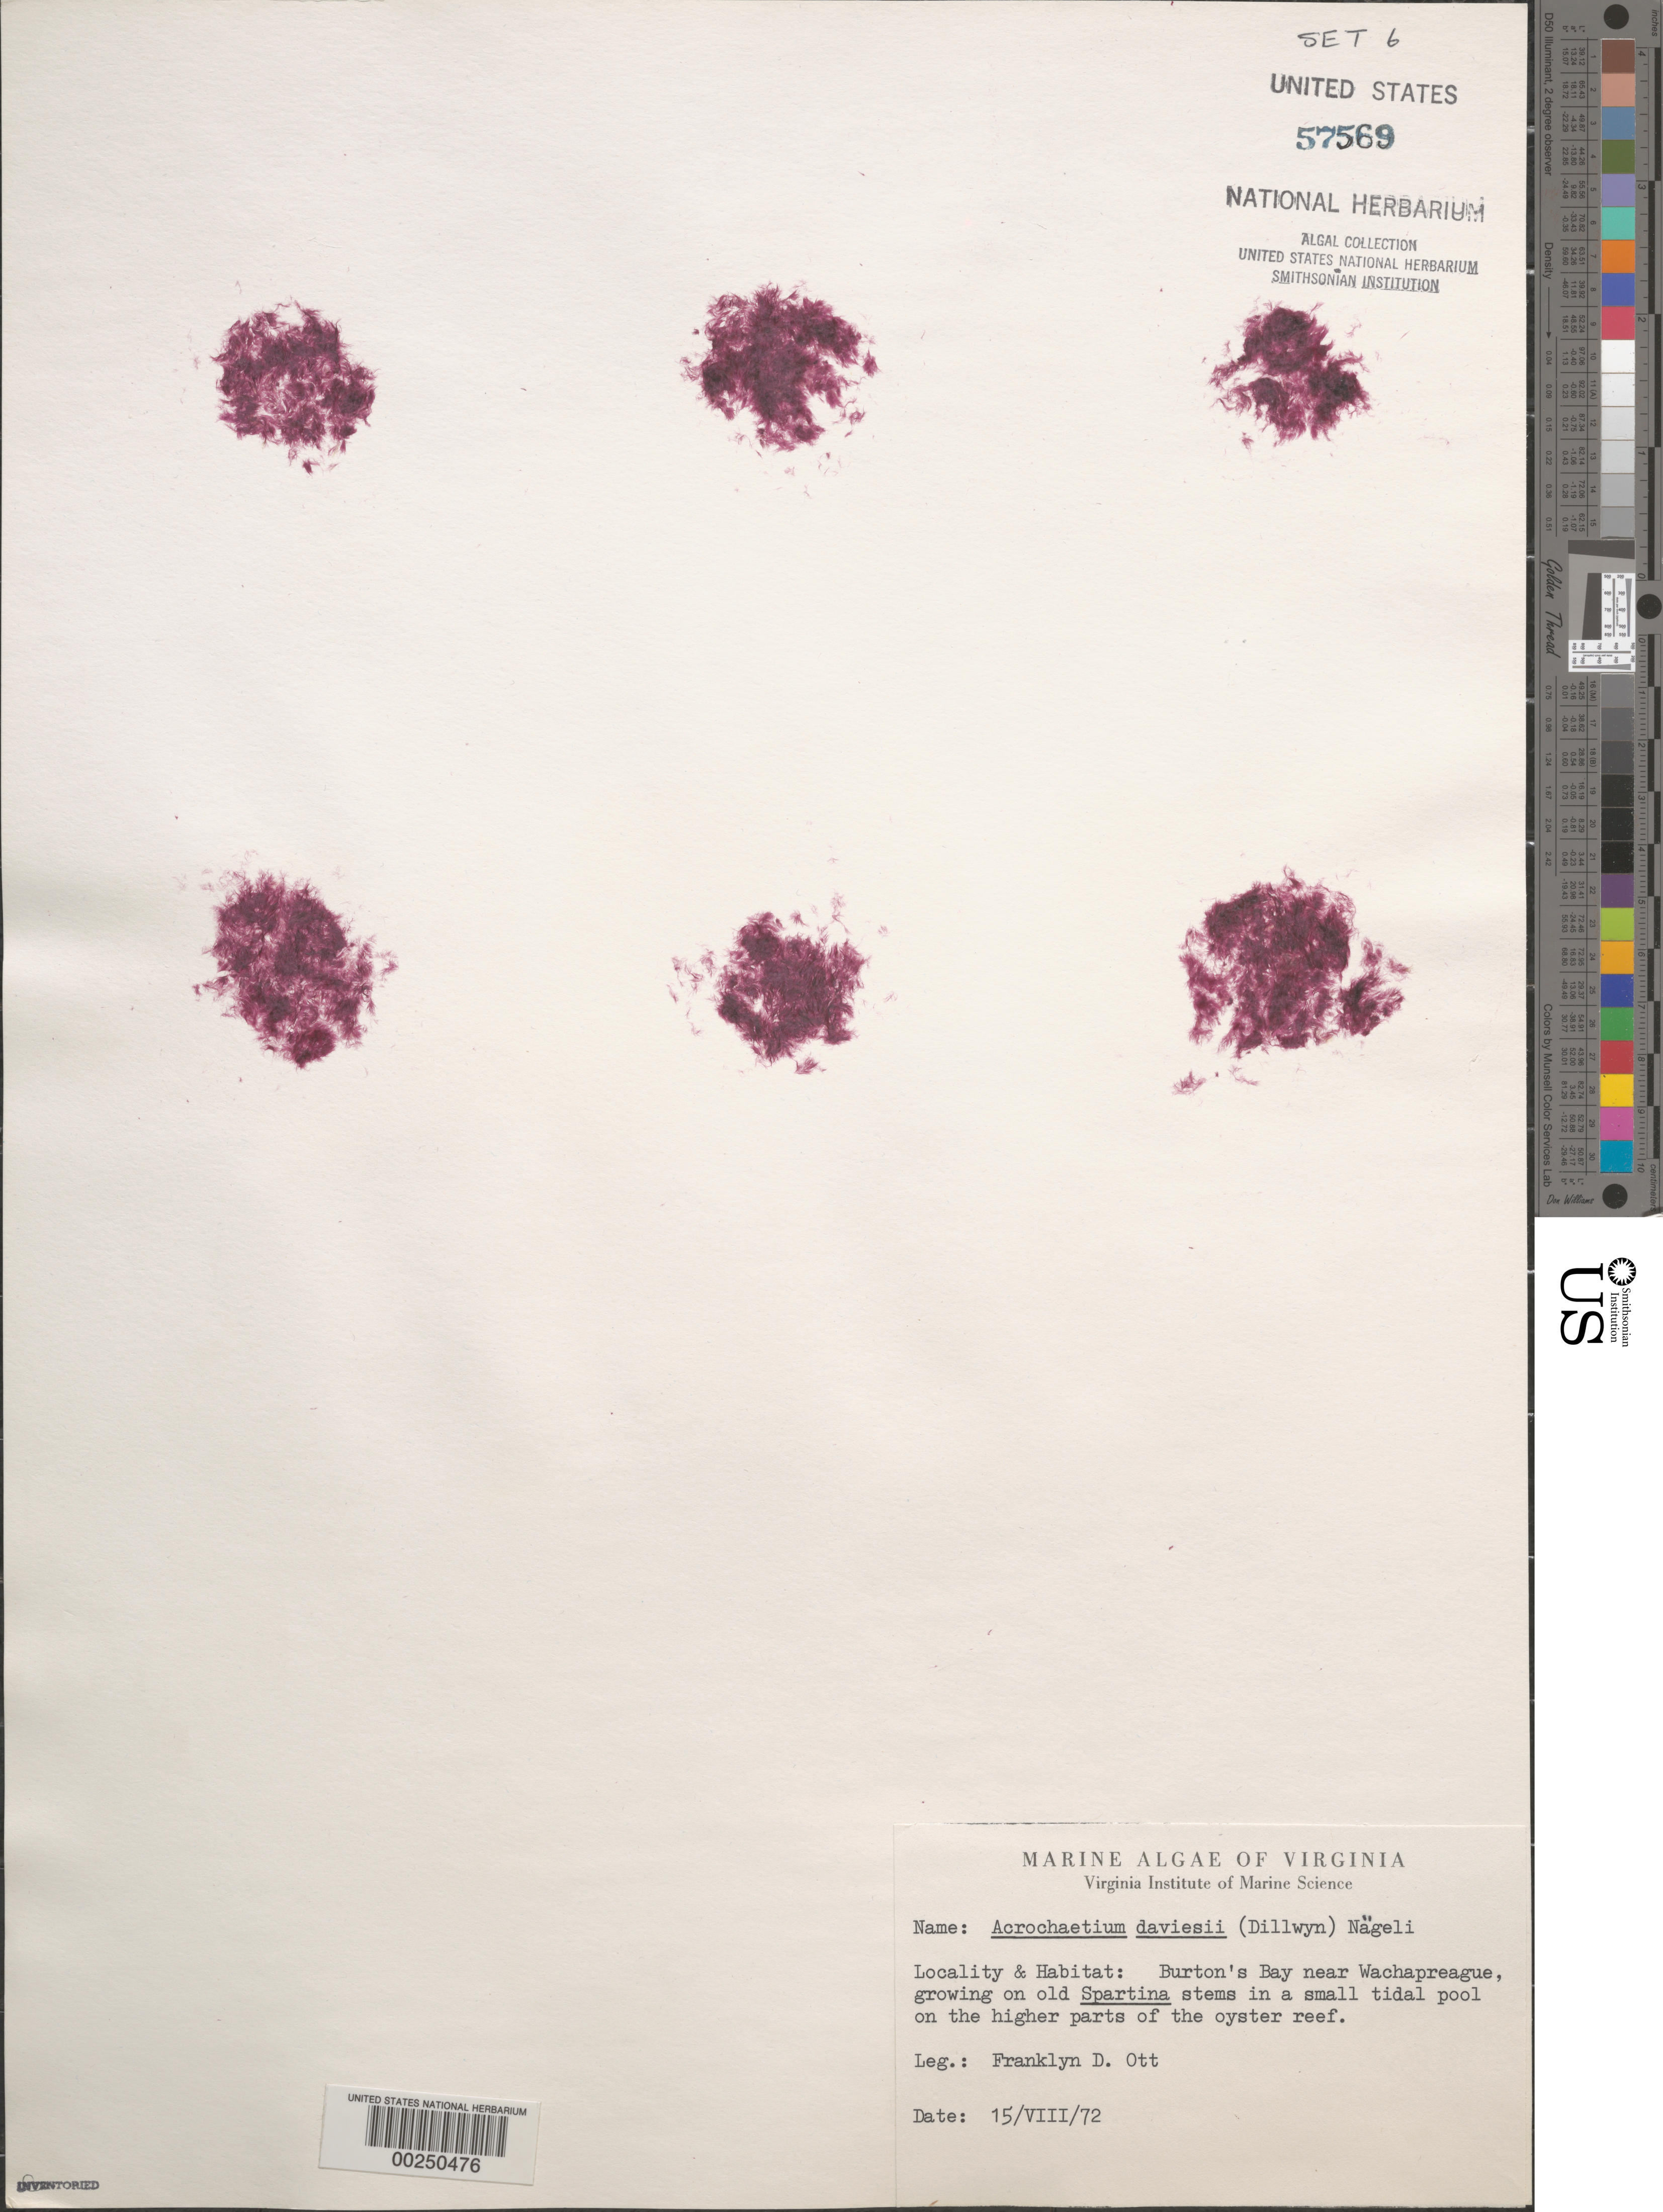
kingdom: Plantae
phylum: Rhodophyta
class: Florideophyceae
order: Colaconematales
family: Colaconemataceae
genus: Colaconema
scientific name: Colaconema daviesii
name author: (Dillwyn) H. Stegenga & Lokhorst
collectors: F. Ott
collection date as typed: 15 Aug 1972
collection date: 1972-08-15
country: United States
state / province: Virginia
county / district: Accomack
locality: Burton's Bay near Wachapreague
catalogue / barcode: US 57569